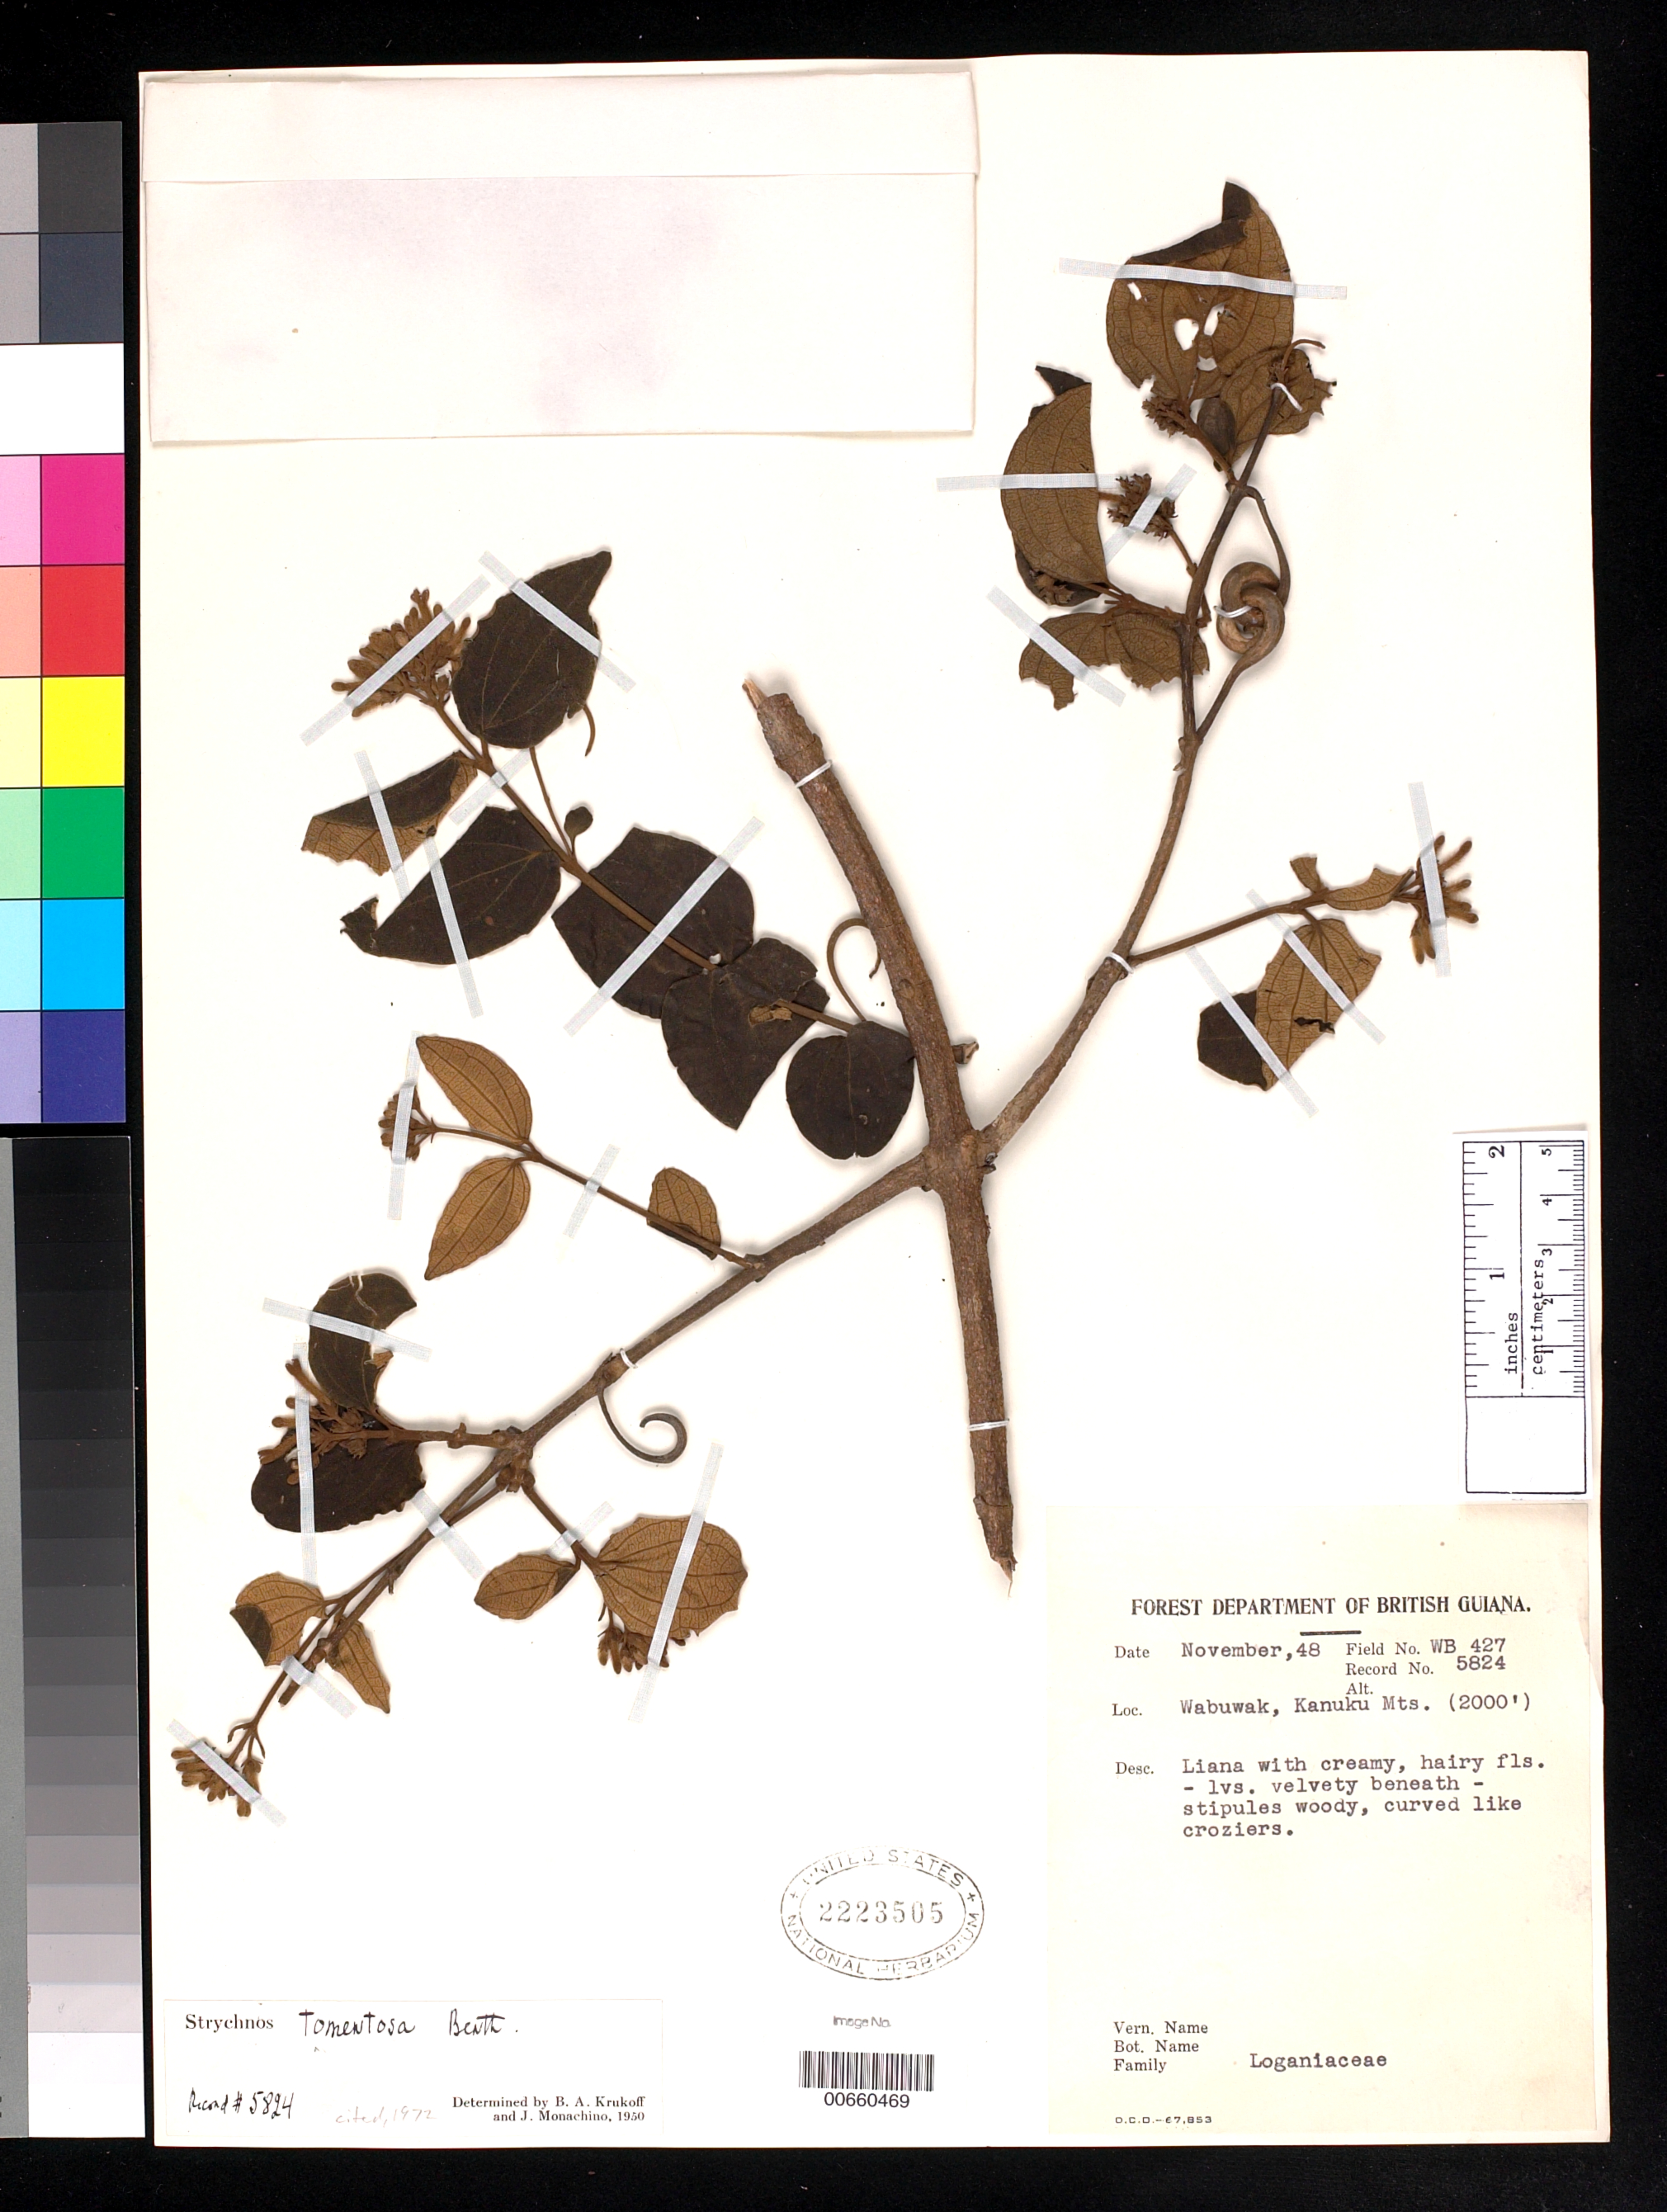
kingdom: Plantae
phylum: Tracheophyta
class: Magnoliopsida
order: Gentianales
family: Loganiaceae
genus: Strychnos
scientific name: Strychnos tomentosa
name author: Benth.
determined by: Krukoff, B. A.; Monachino, J. V.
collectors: Forest Dept. B. G. & British Guiana Forestry Dept.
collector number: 5824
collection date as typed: Nov-48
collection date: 1948-11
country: Guyana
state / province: U. Takutu-U. Essequibo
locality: Wabuwak Mt., Kanuku Mts.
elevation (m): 610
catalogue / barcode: US 2223505